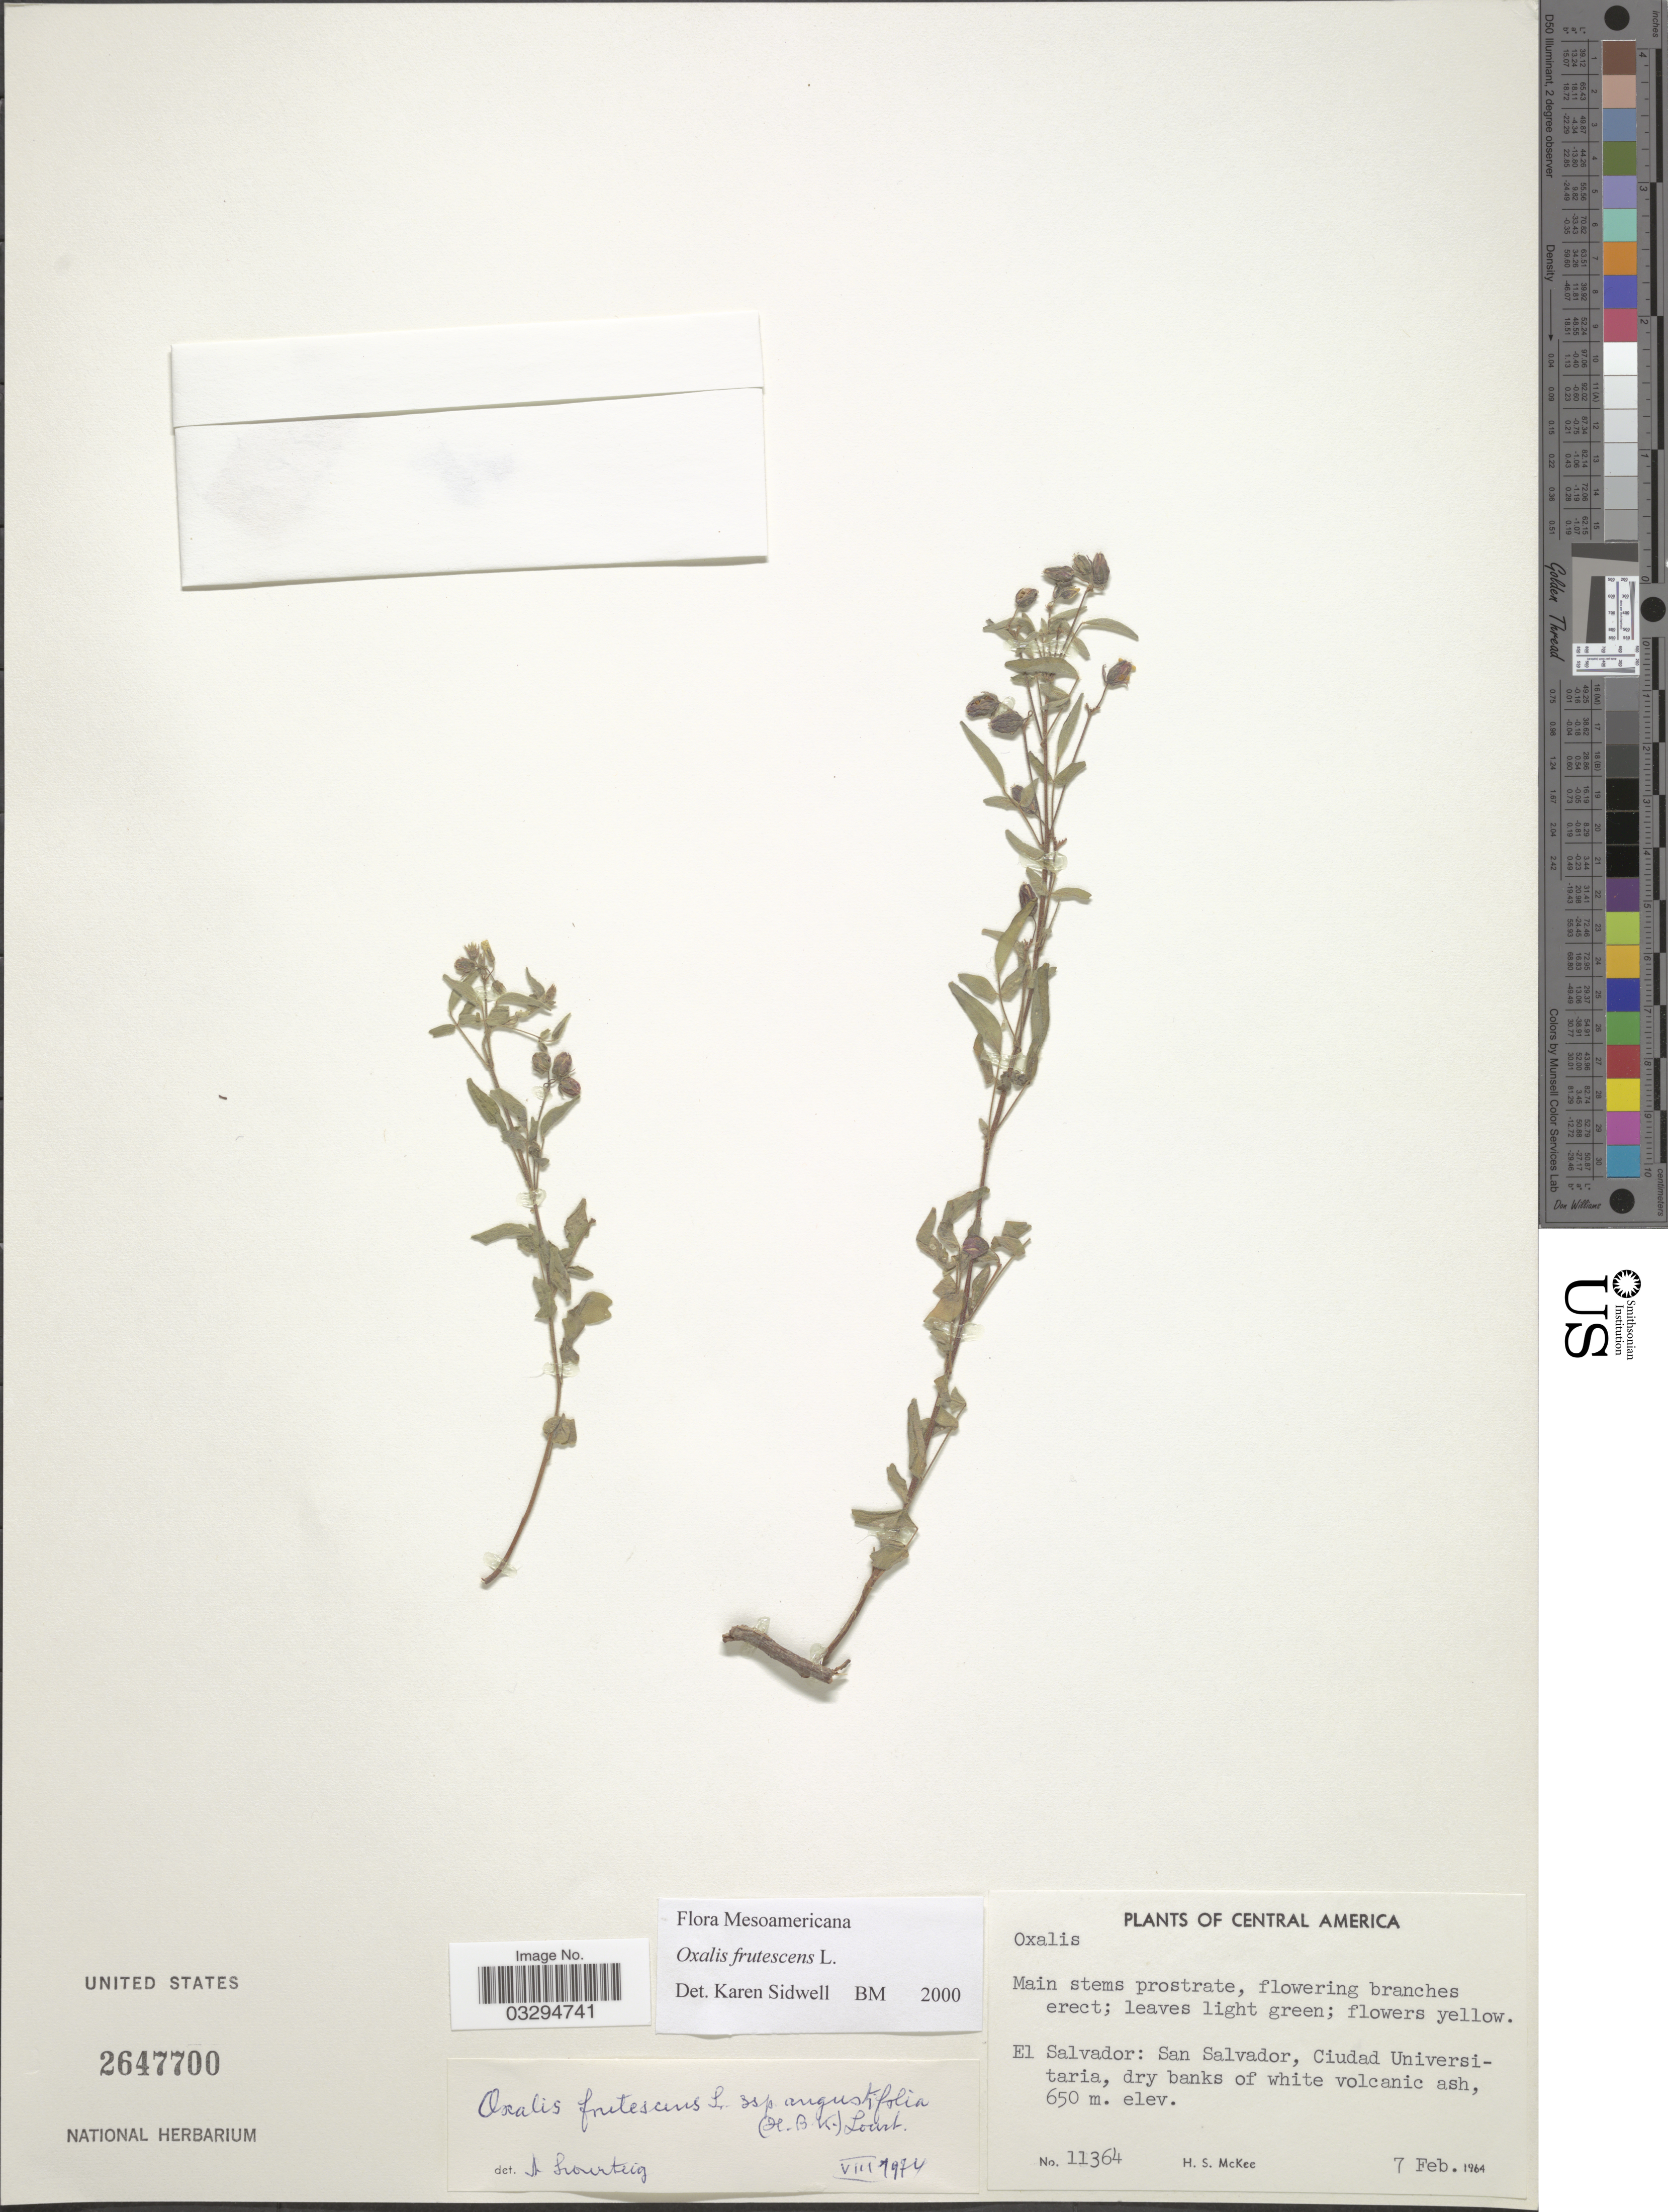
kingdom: Plantae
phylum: Tracheophyta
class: Magnoliopsida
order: Oxalidales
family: Oxalidaceae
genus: Oxalis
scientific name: Oxalis frutescens subsp. angustifolia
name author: (Kunth) Lourteig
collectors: H. S. McKee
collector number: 11364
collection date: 1964-02-07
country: El Salvador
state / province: San Salvador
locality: Ciudad Universitaria.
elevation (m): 650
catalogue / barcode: US 2647700